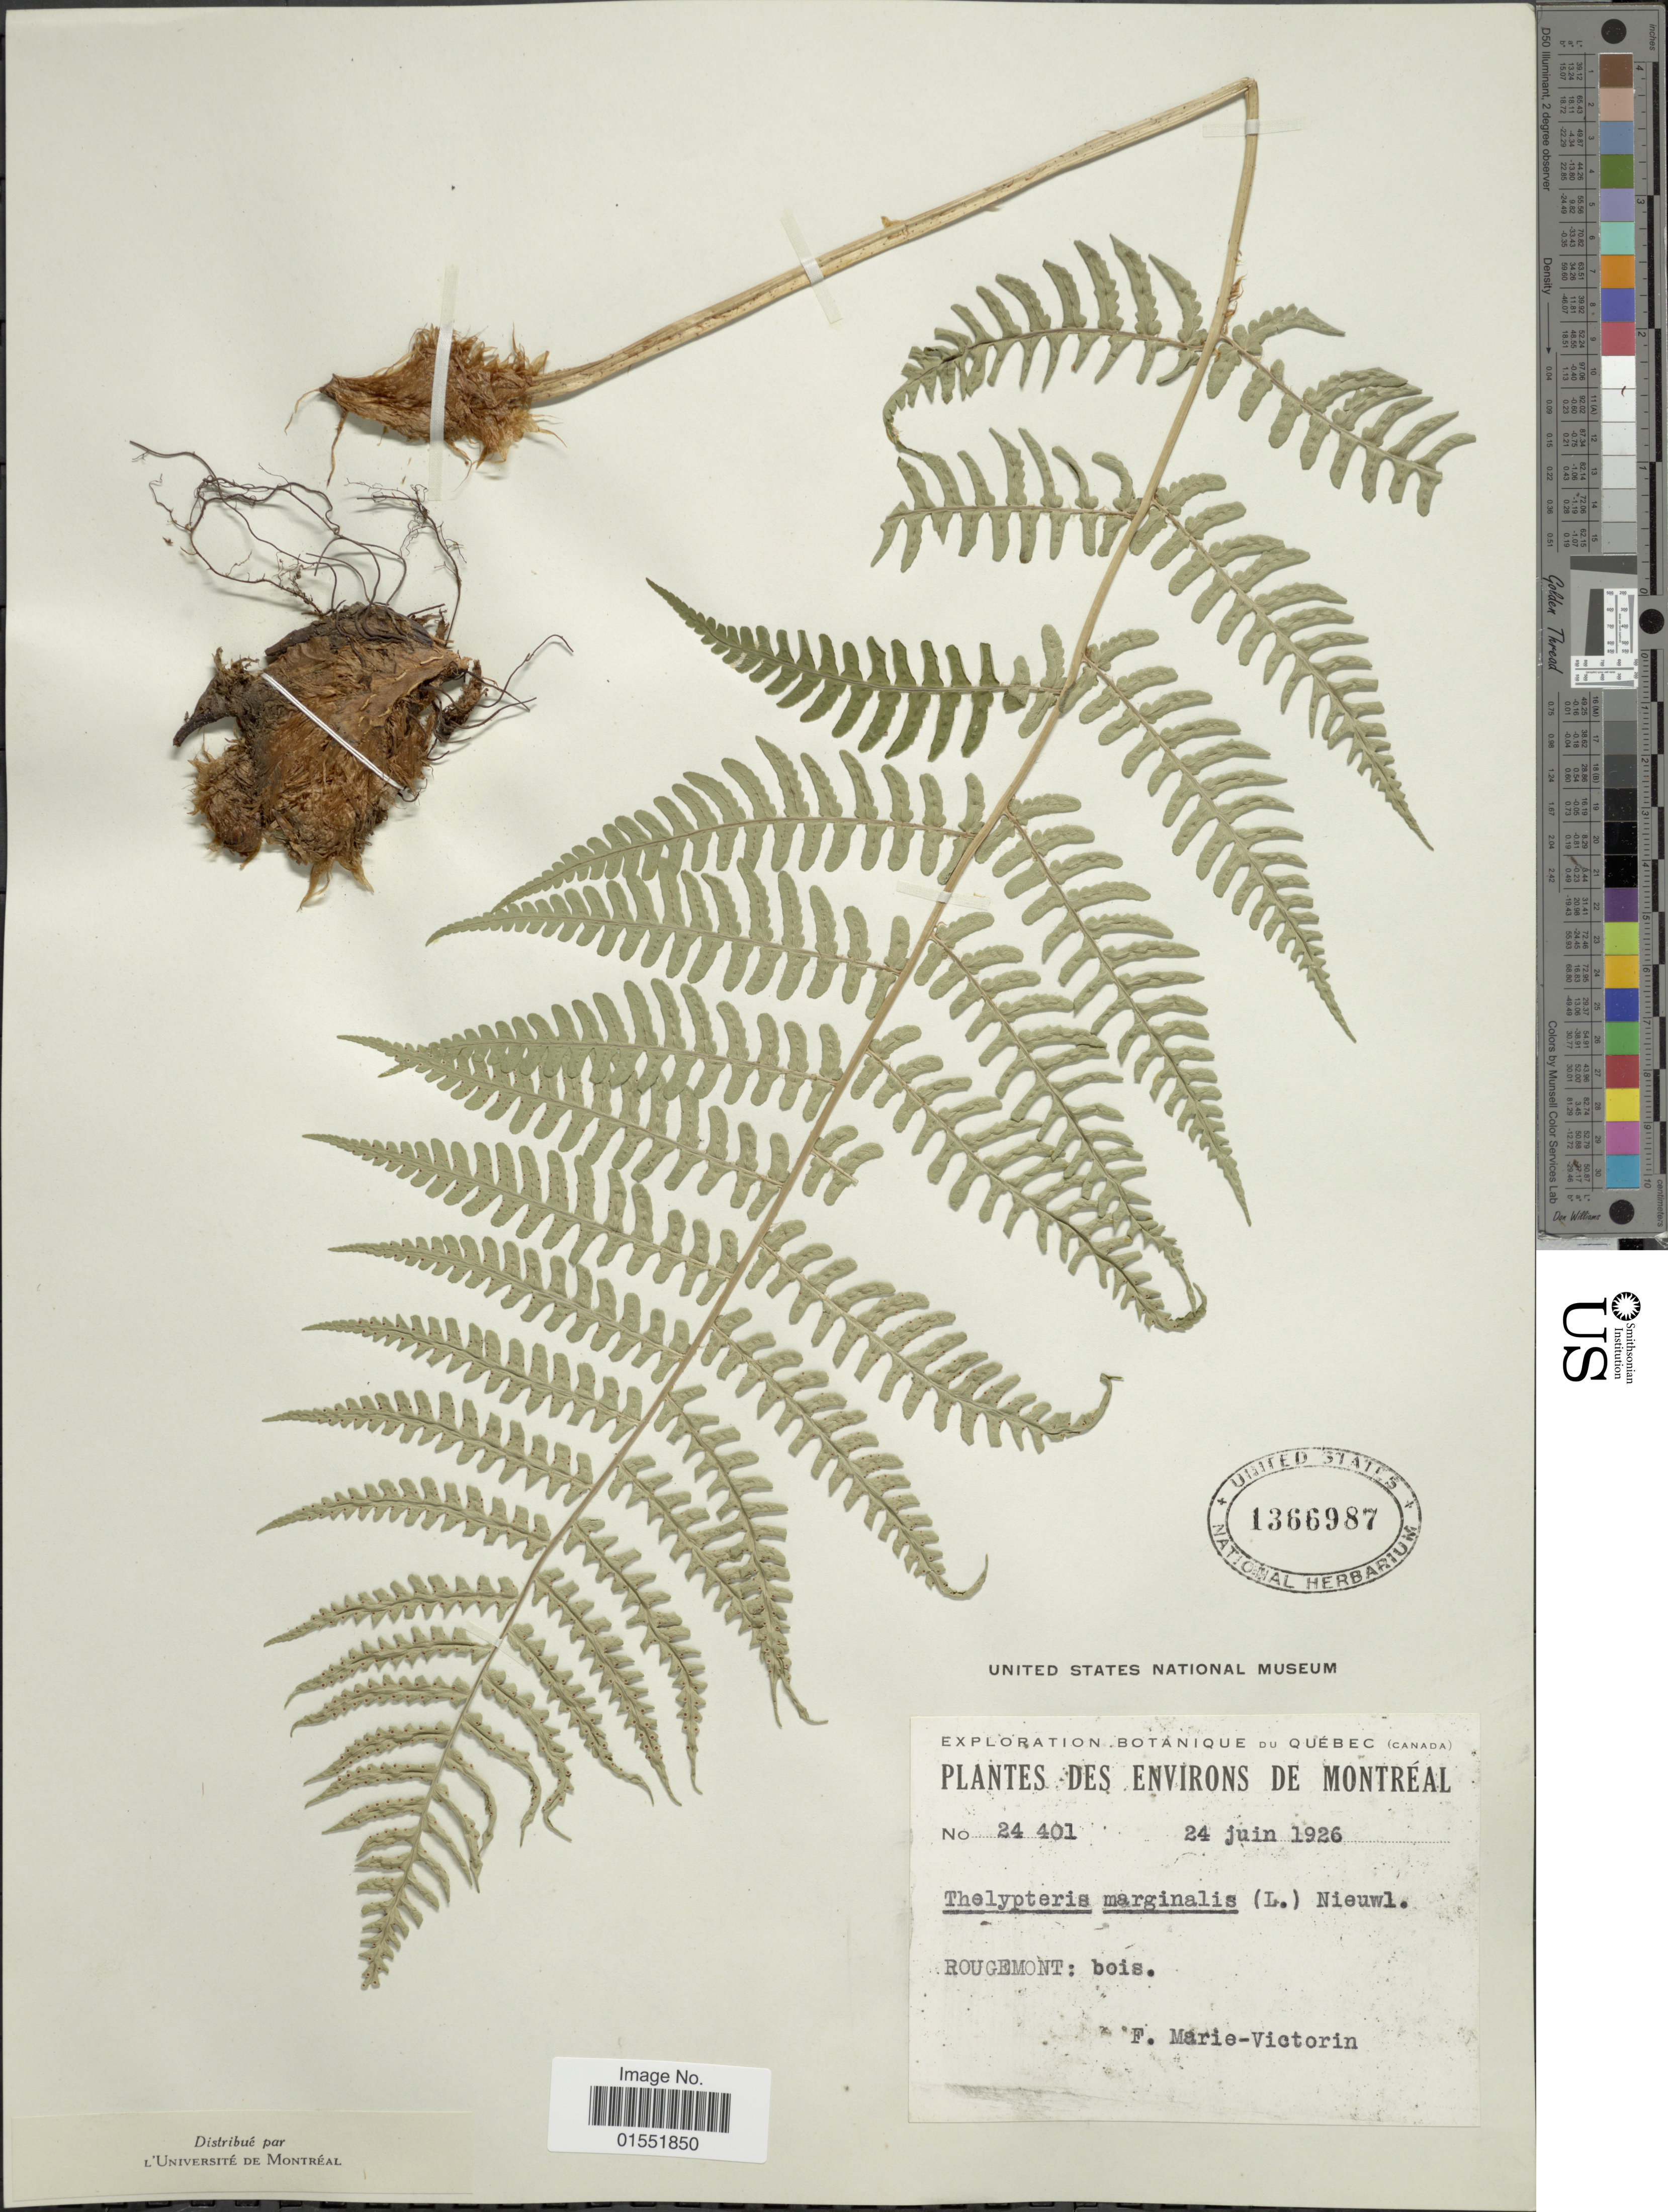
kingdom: Plantae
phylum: Tracheophyta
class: Polypodiopsida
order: Polypodiales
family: Dryopteridaceae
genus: Dryopteris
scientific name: Dryopteris marginalis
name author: (L.) A. Gray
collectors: Fr. Marie-Victorin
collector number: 24401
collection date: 1926-06-24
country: Canada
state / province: Quebec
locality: Environs de Montréal. Rougemont: bois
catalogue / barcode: US 1366987